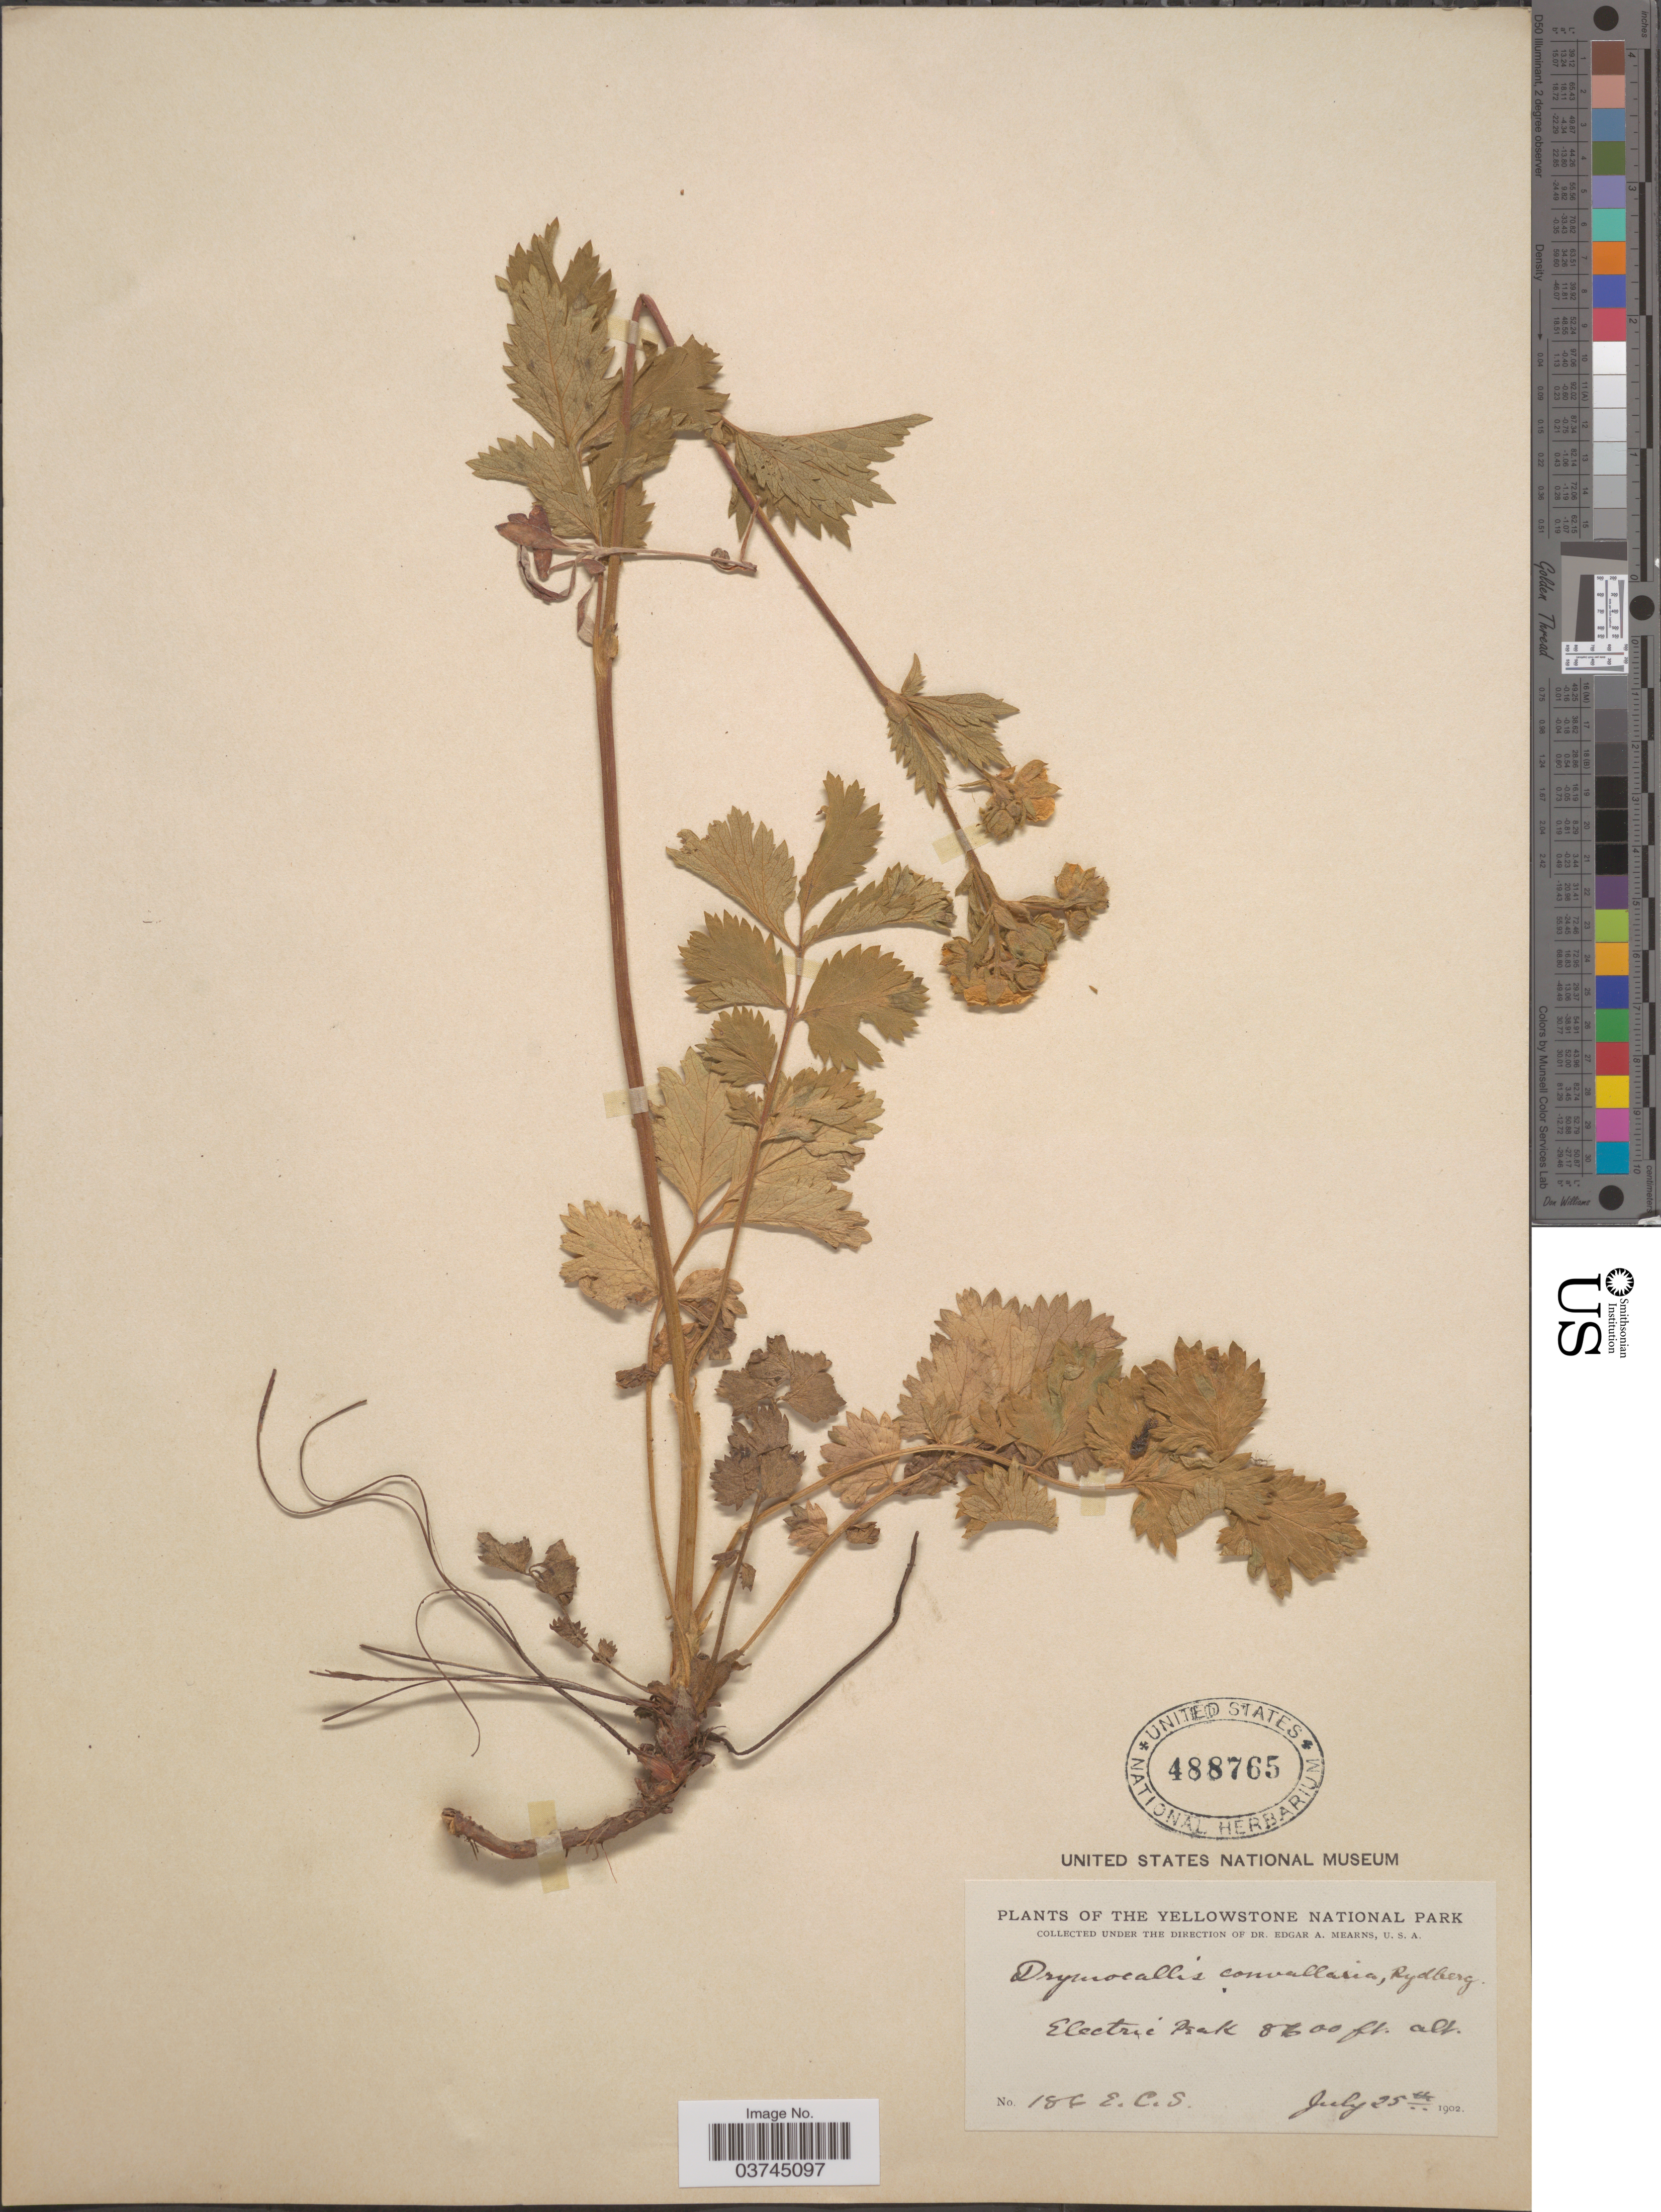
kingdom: Plantae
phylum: Tracheophyta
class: Magnoliopsida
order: Rosales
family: Rosaceae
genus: Drymocallis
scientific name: Drymocallis convallaria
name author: (Rydb.) Rydb.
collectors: E. C. Smith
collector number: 186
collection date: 1902-07-25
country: United States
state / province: Montana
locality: The Yellowstone National Park. Electric Peak.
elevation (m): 2621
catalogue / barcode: US 488765